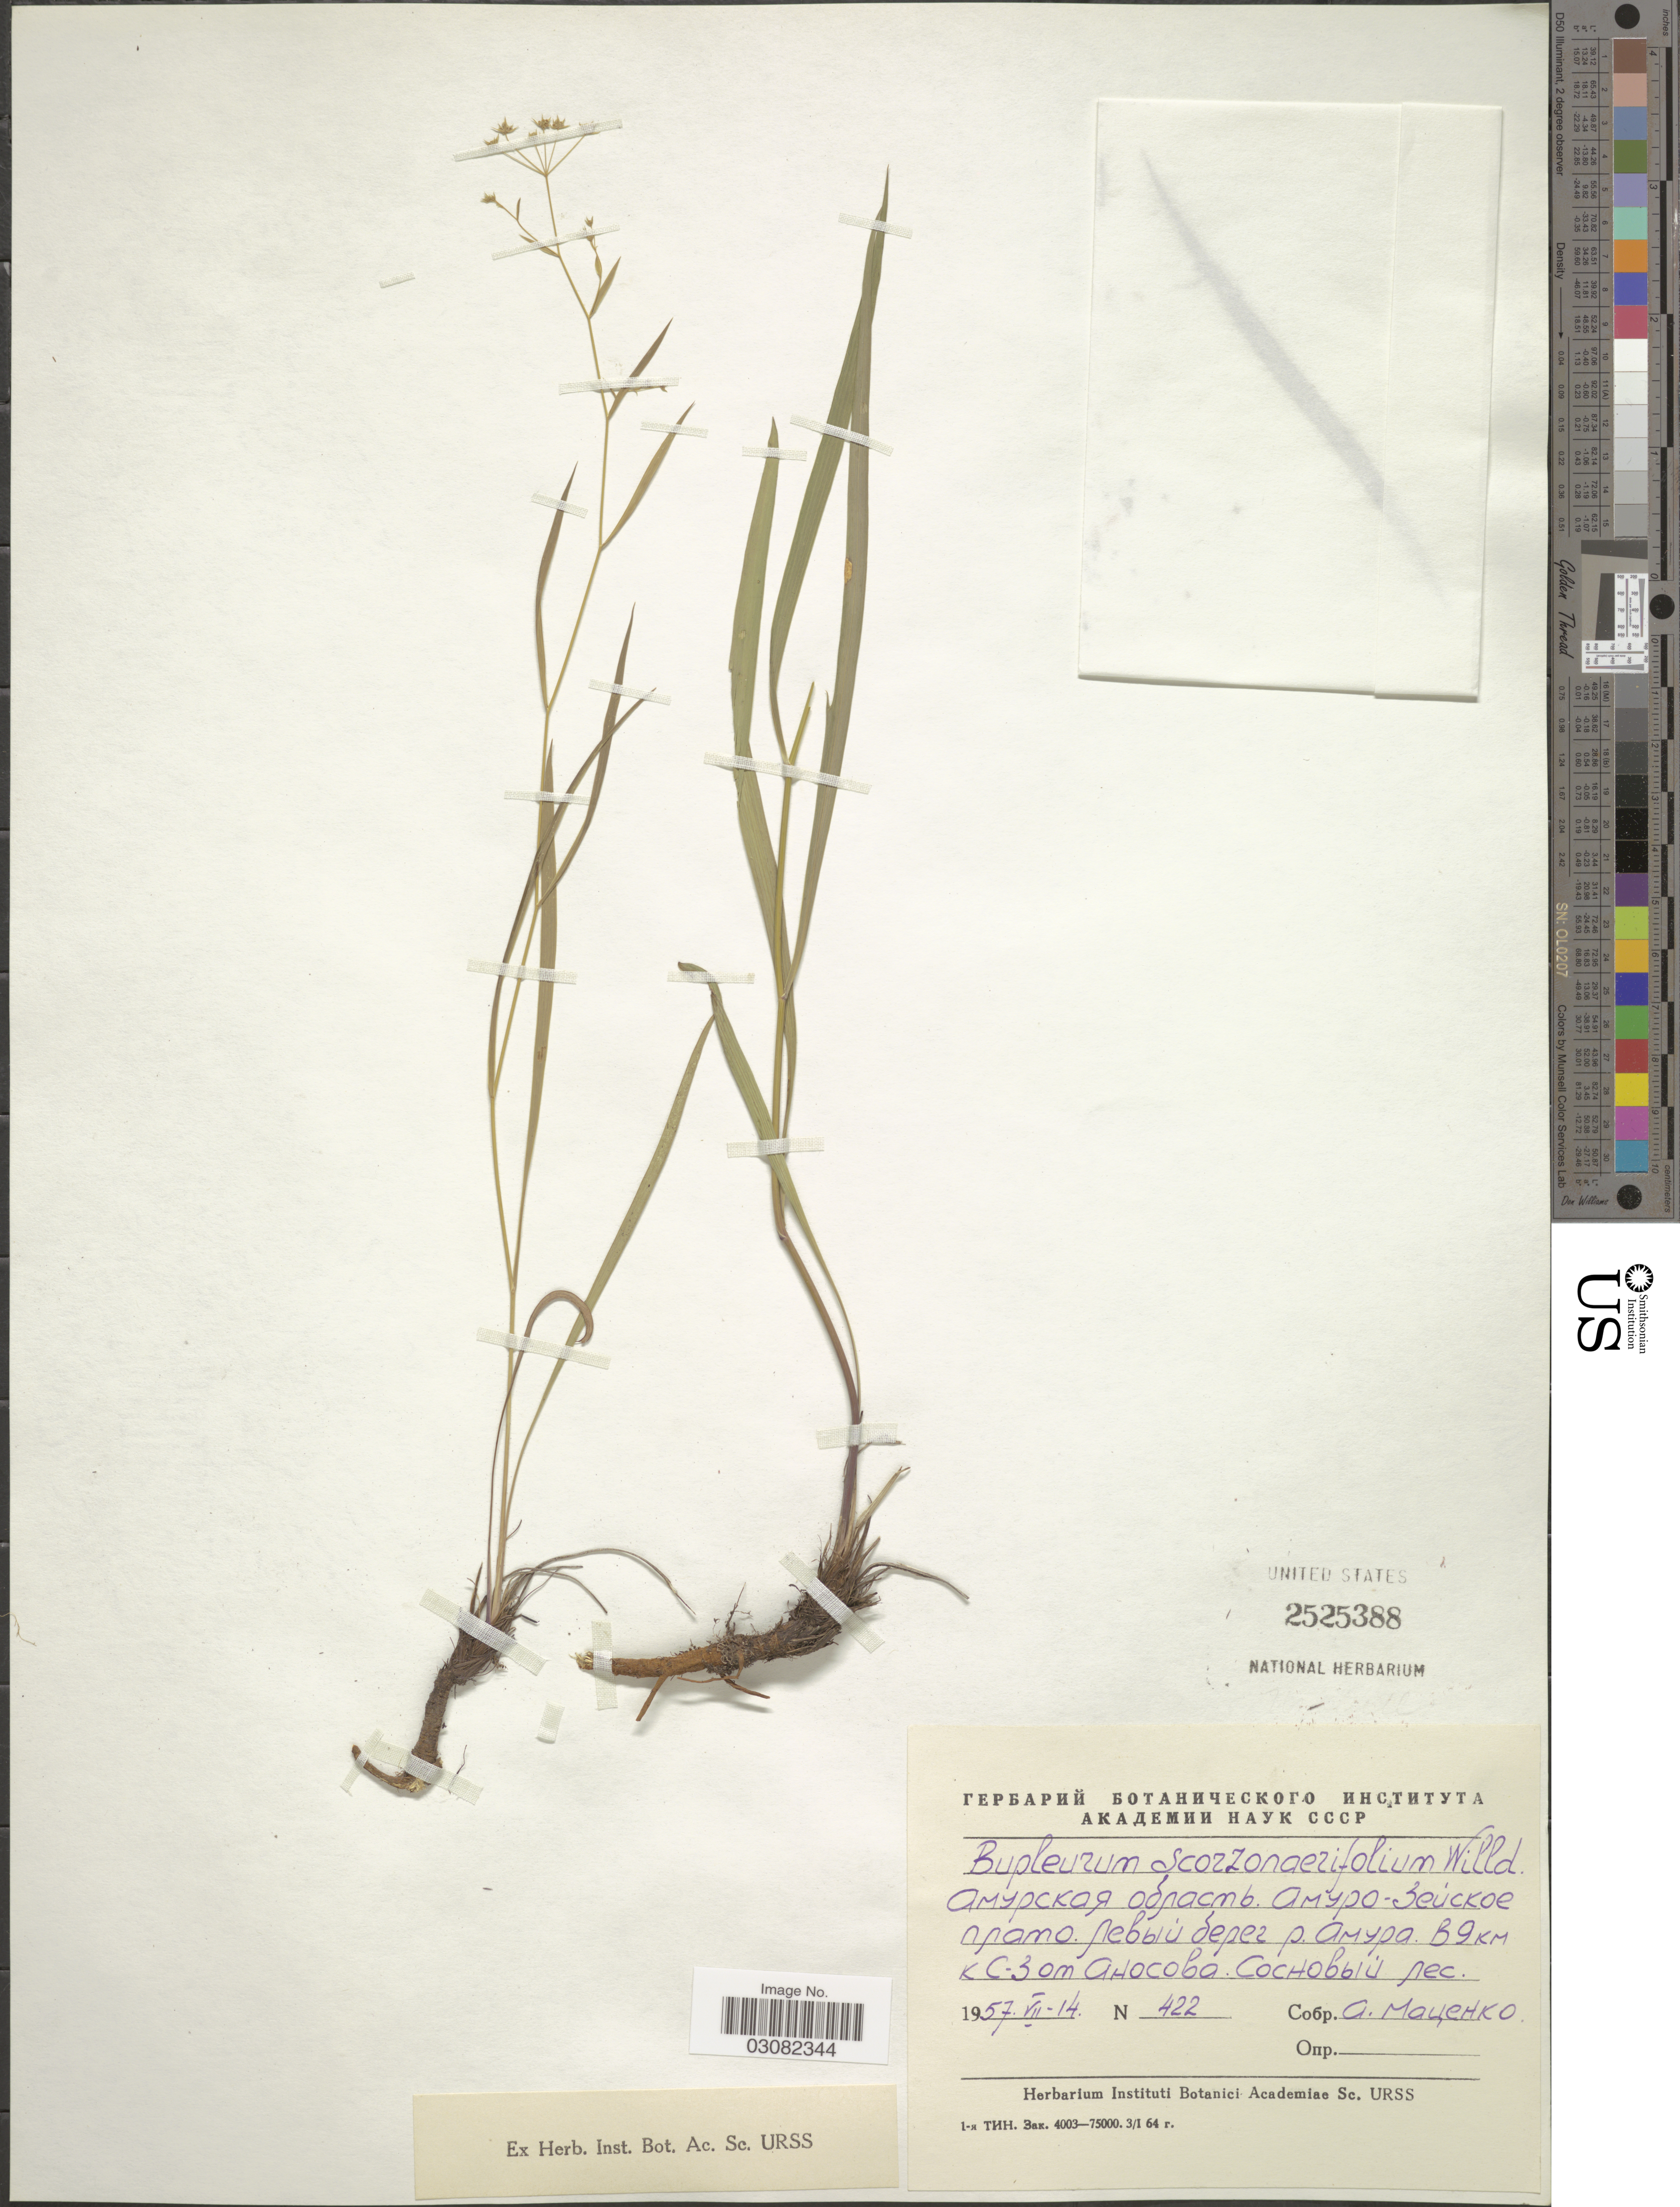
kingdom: Plantae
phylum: Tracheophyta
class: Magnoliopsida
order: Apiales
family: Apiaceae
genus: Bupleurum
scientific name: Bupleurum scorzonerifolium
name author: Willd.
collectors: A. Matsenko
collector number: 422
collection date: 1957-07-14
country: Russian Federation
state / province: Amur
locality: Left shore of River Amur, 9 km NW of Anosovo.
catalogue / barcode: US 2525388